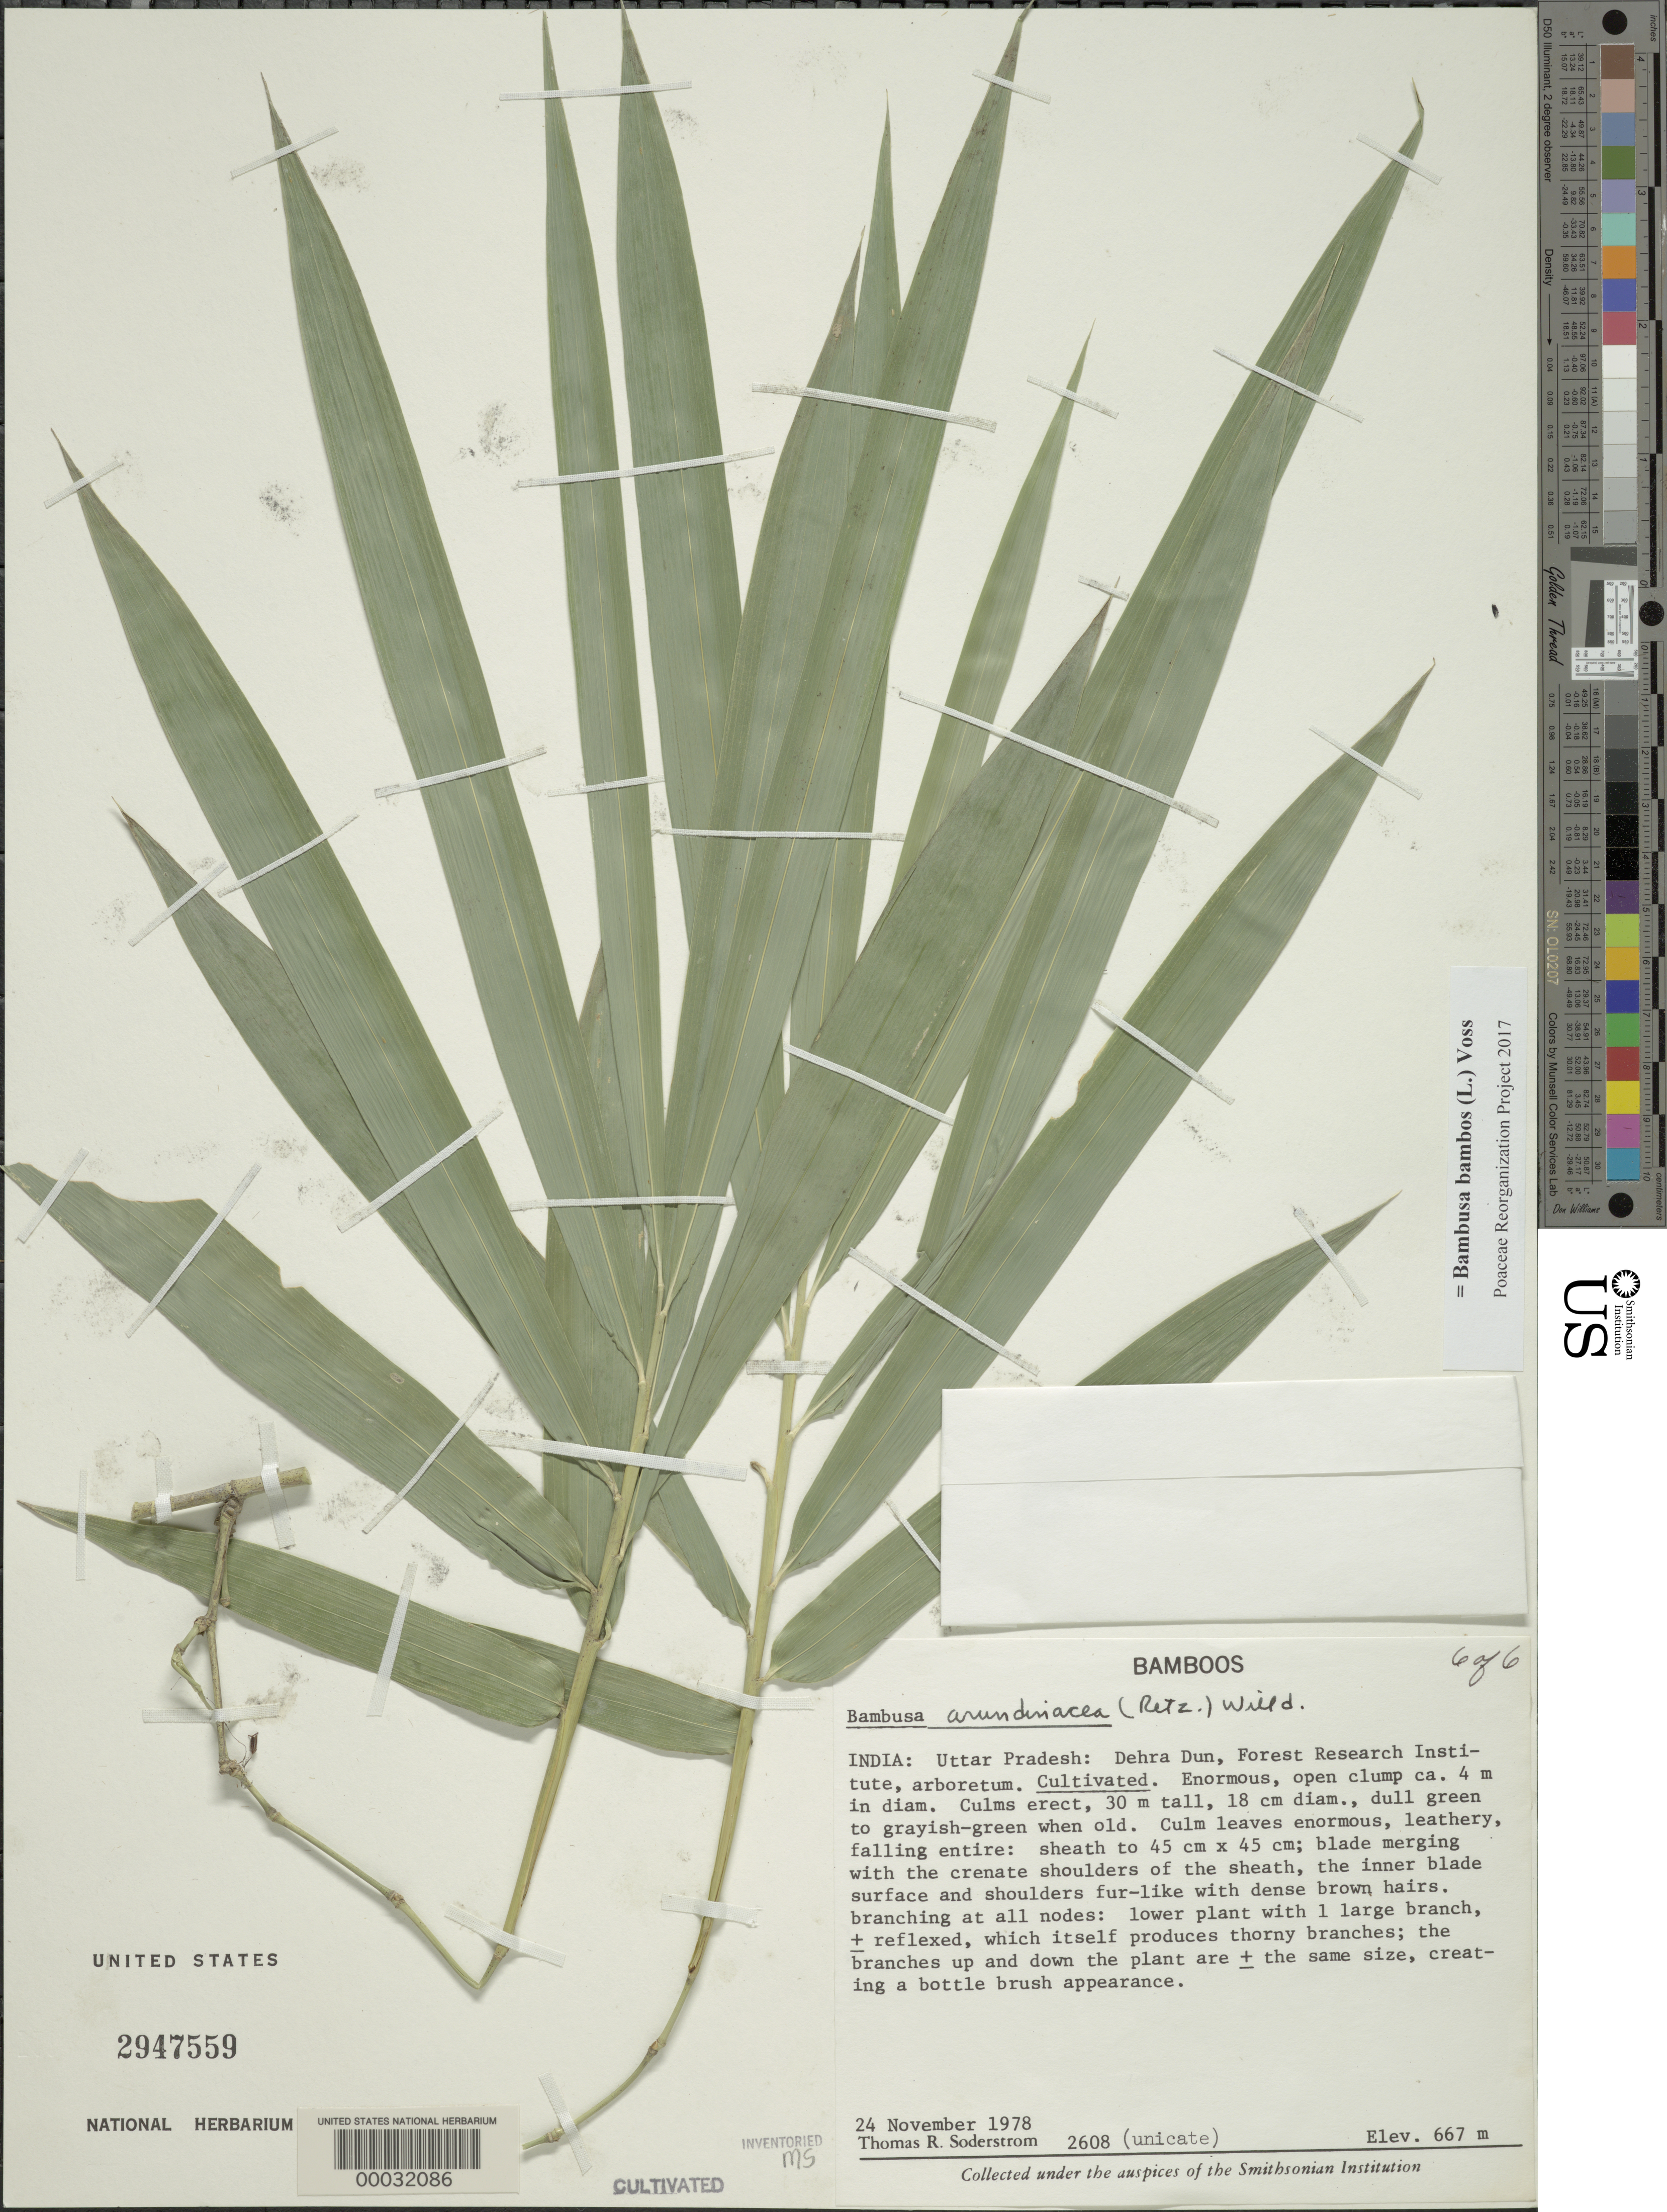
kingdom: Plantae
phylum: Tracheophyta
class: Liliopsida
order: Poales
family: Poaceae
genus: Bambusa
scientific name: Bambusa bambos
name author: (L.) Voss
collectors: T. R. Soderstrom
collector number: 2608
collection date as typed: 24 Nov 1978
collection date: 1978-11-24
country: India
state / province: Uttar Pradesh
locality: Forest research institute-dehra dun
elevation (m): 667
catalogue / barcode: US 2947559